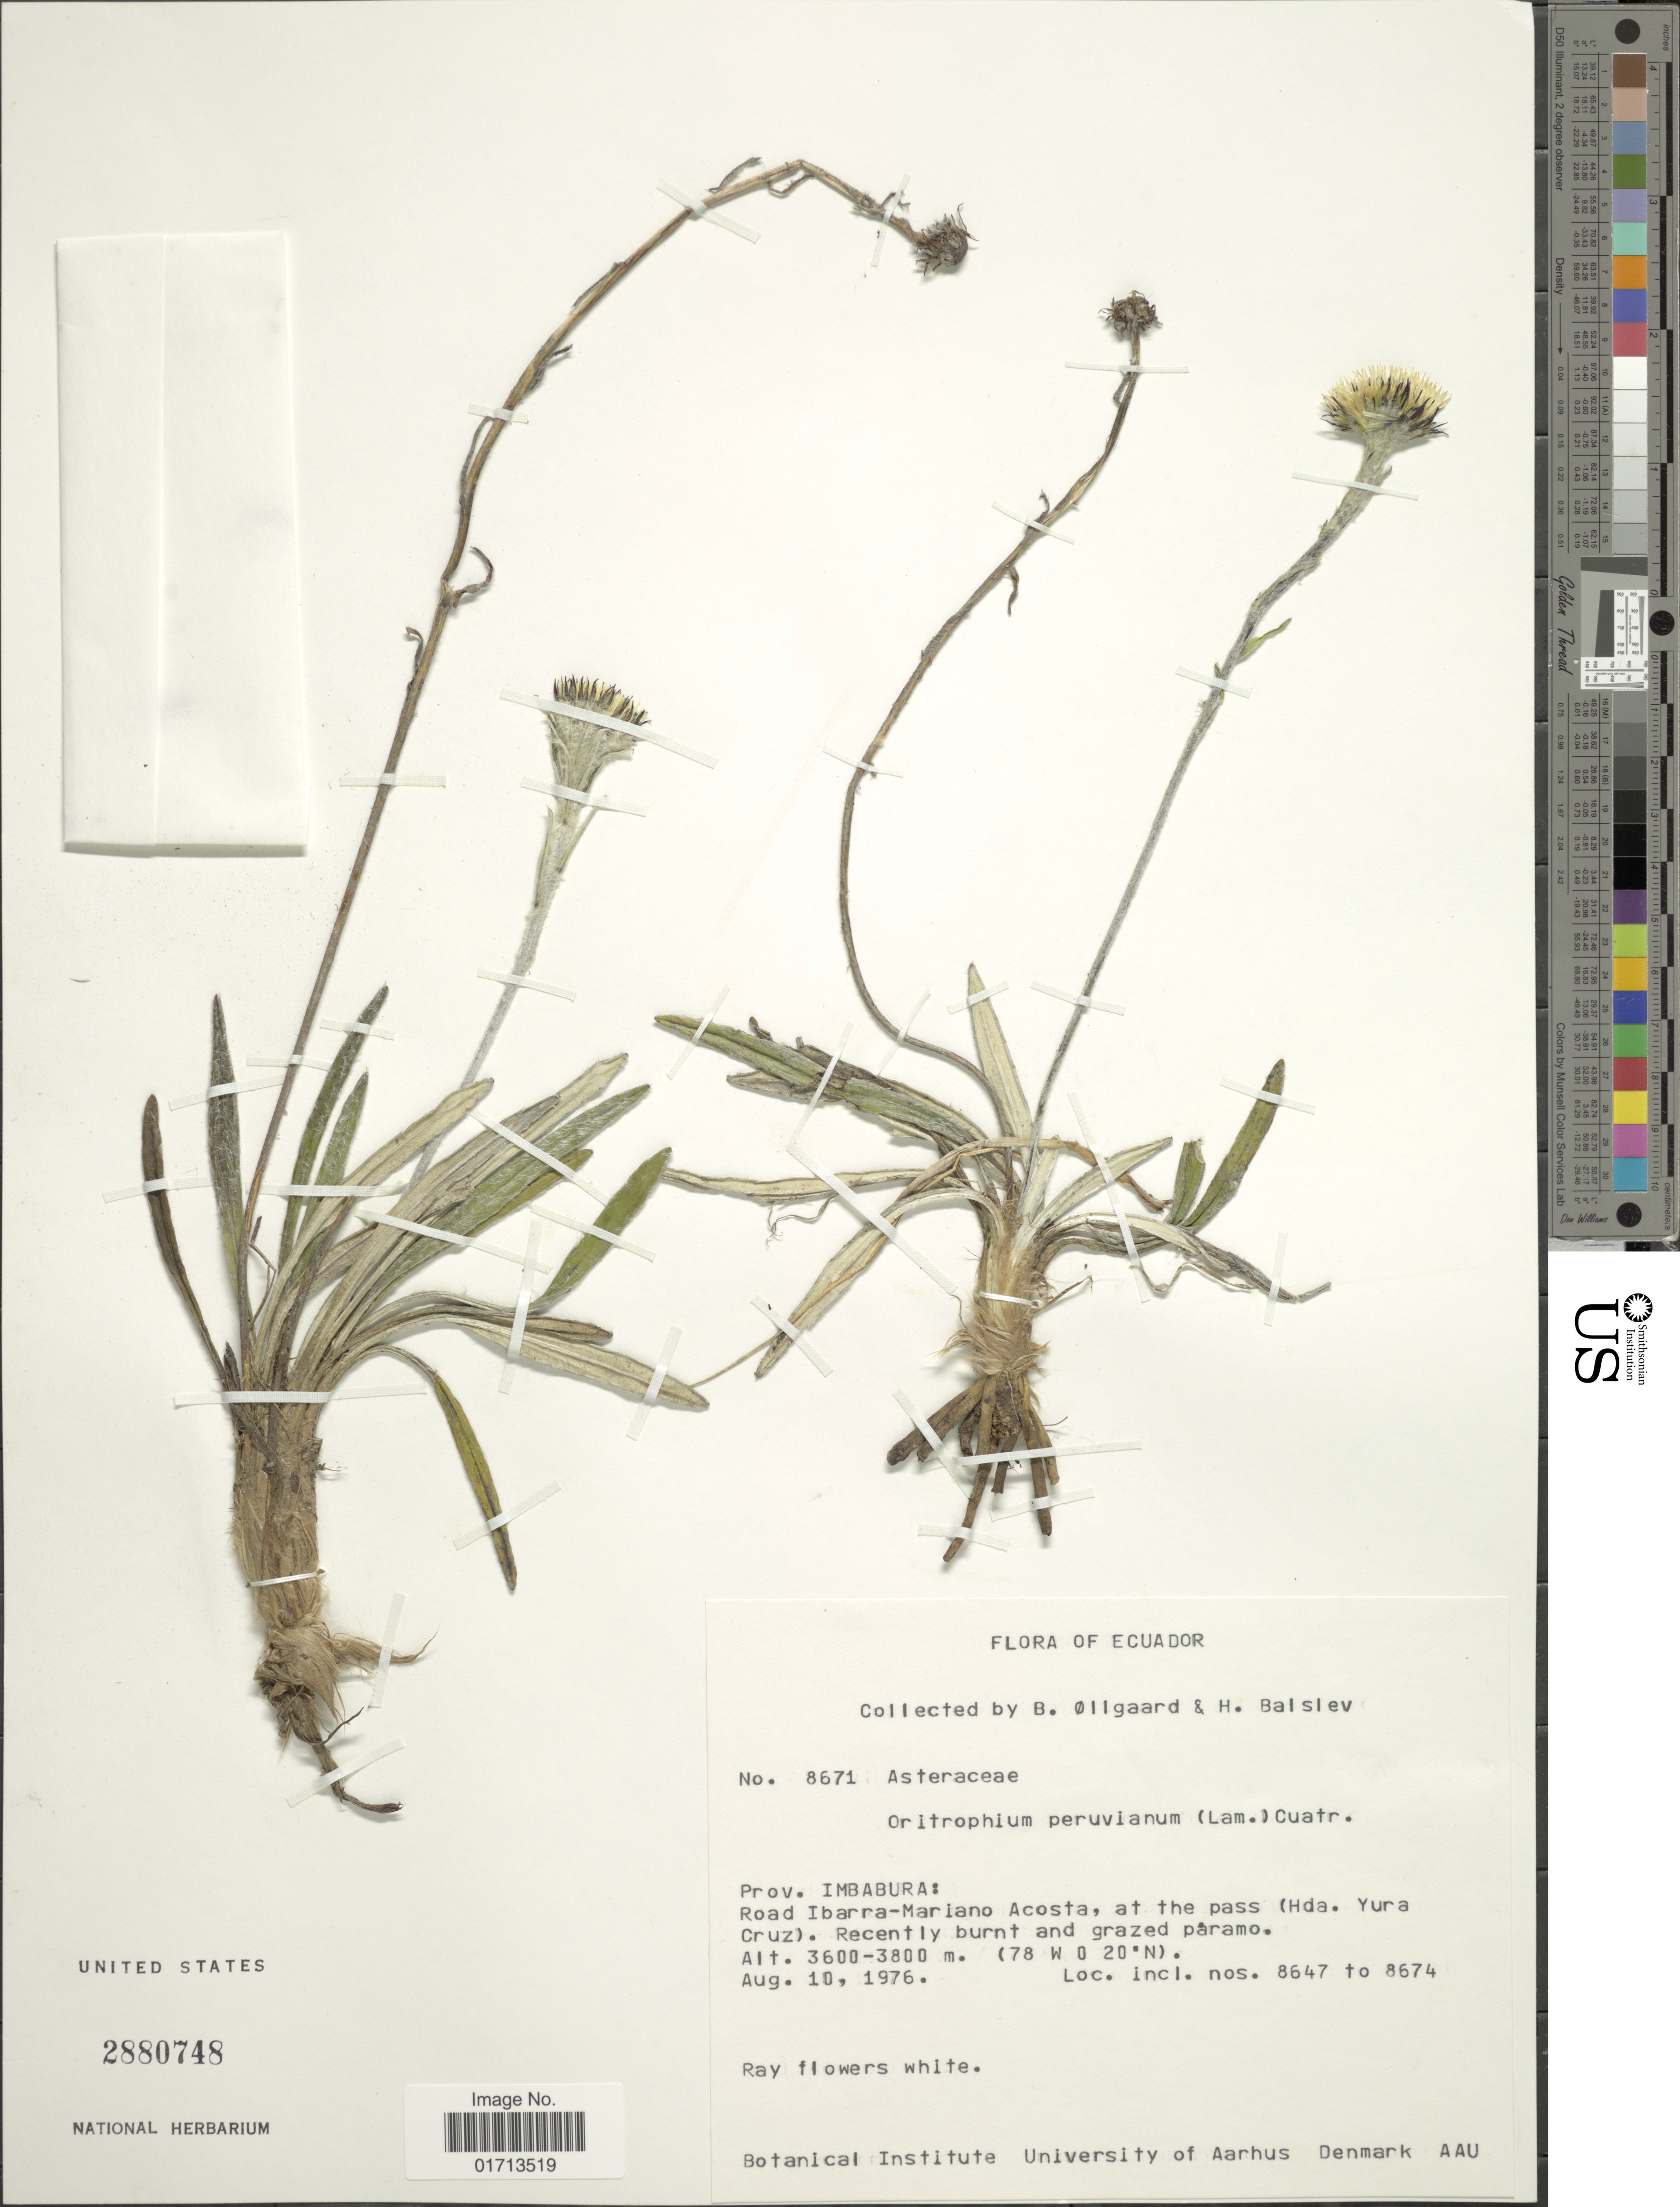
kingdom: Plantae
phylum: Tracheophyta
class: Magnoliopsida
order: Asterales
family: Asteraceae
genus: Oritrophium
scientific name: Oritrophium peruvianum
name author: (Lam.) Cuatrec.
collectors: B. Øllgaard & H. Balslev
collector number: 8671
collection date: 1976-08-10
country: Ecuador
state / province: Imbabura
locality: Road Ibarra-Mariano Aosta, at the pass (Hda. Yura Cruz), recently burnt and grazed paramo.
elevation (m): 3600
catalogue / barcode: US 2880748